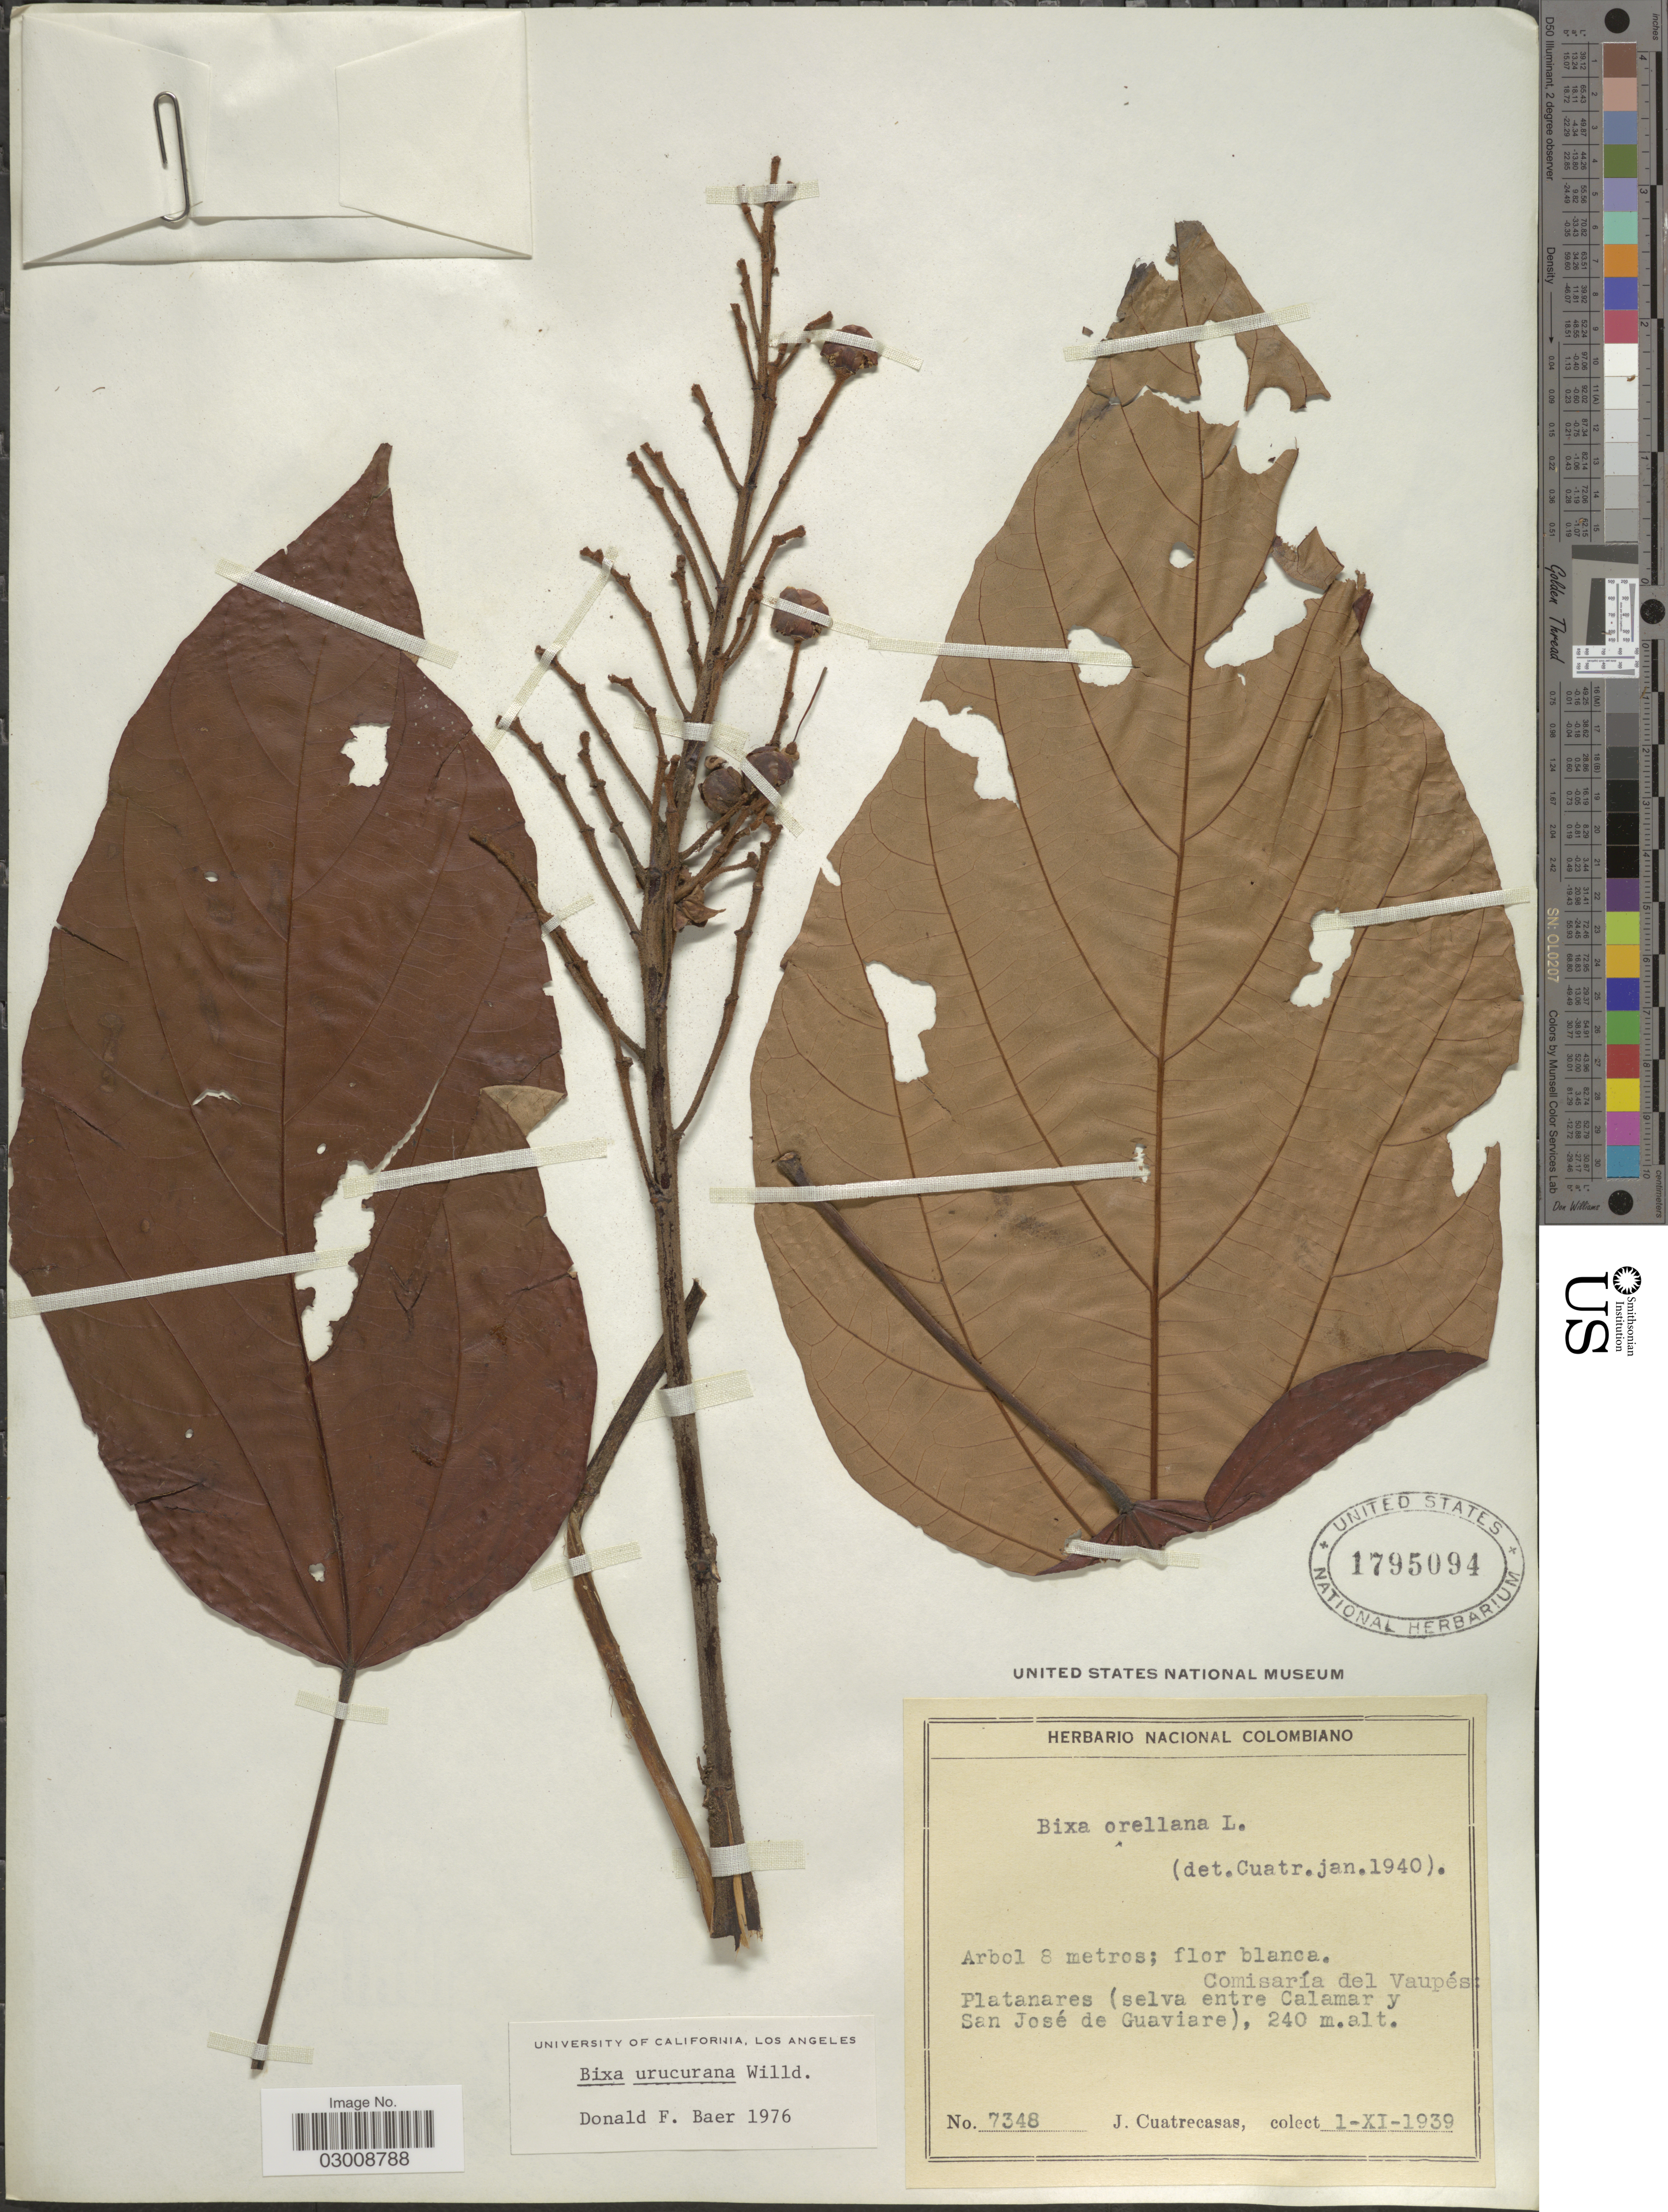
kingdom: Plantae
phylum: Tracheophyta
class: Magnoliopsida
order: Malvales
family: Bixaceae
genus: Bixa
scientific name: Bixa urucurana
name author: Willd.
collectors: J. Cuatrecasas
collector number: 7348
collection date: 1939-11-01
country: Colombia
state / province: Vaupés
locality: Comisaría del Vaupés: Platanares (selva entre Calamar y San José de Guaviare).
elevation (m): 240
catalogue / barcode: US 1795094